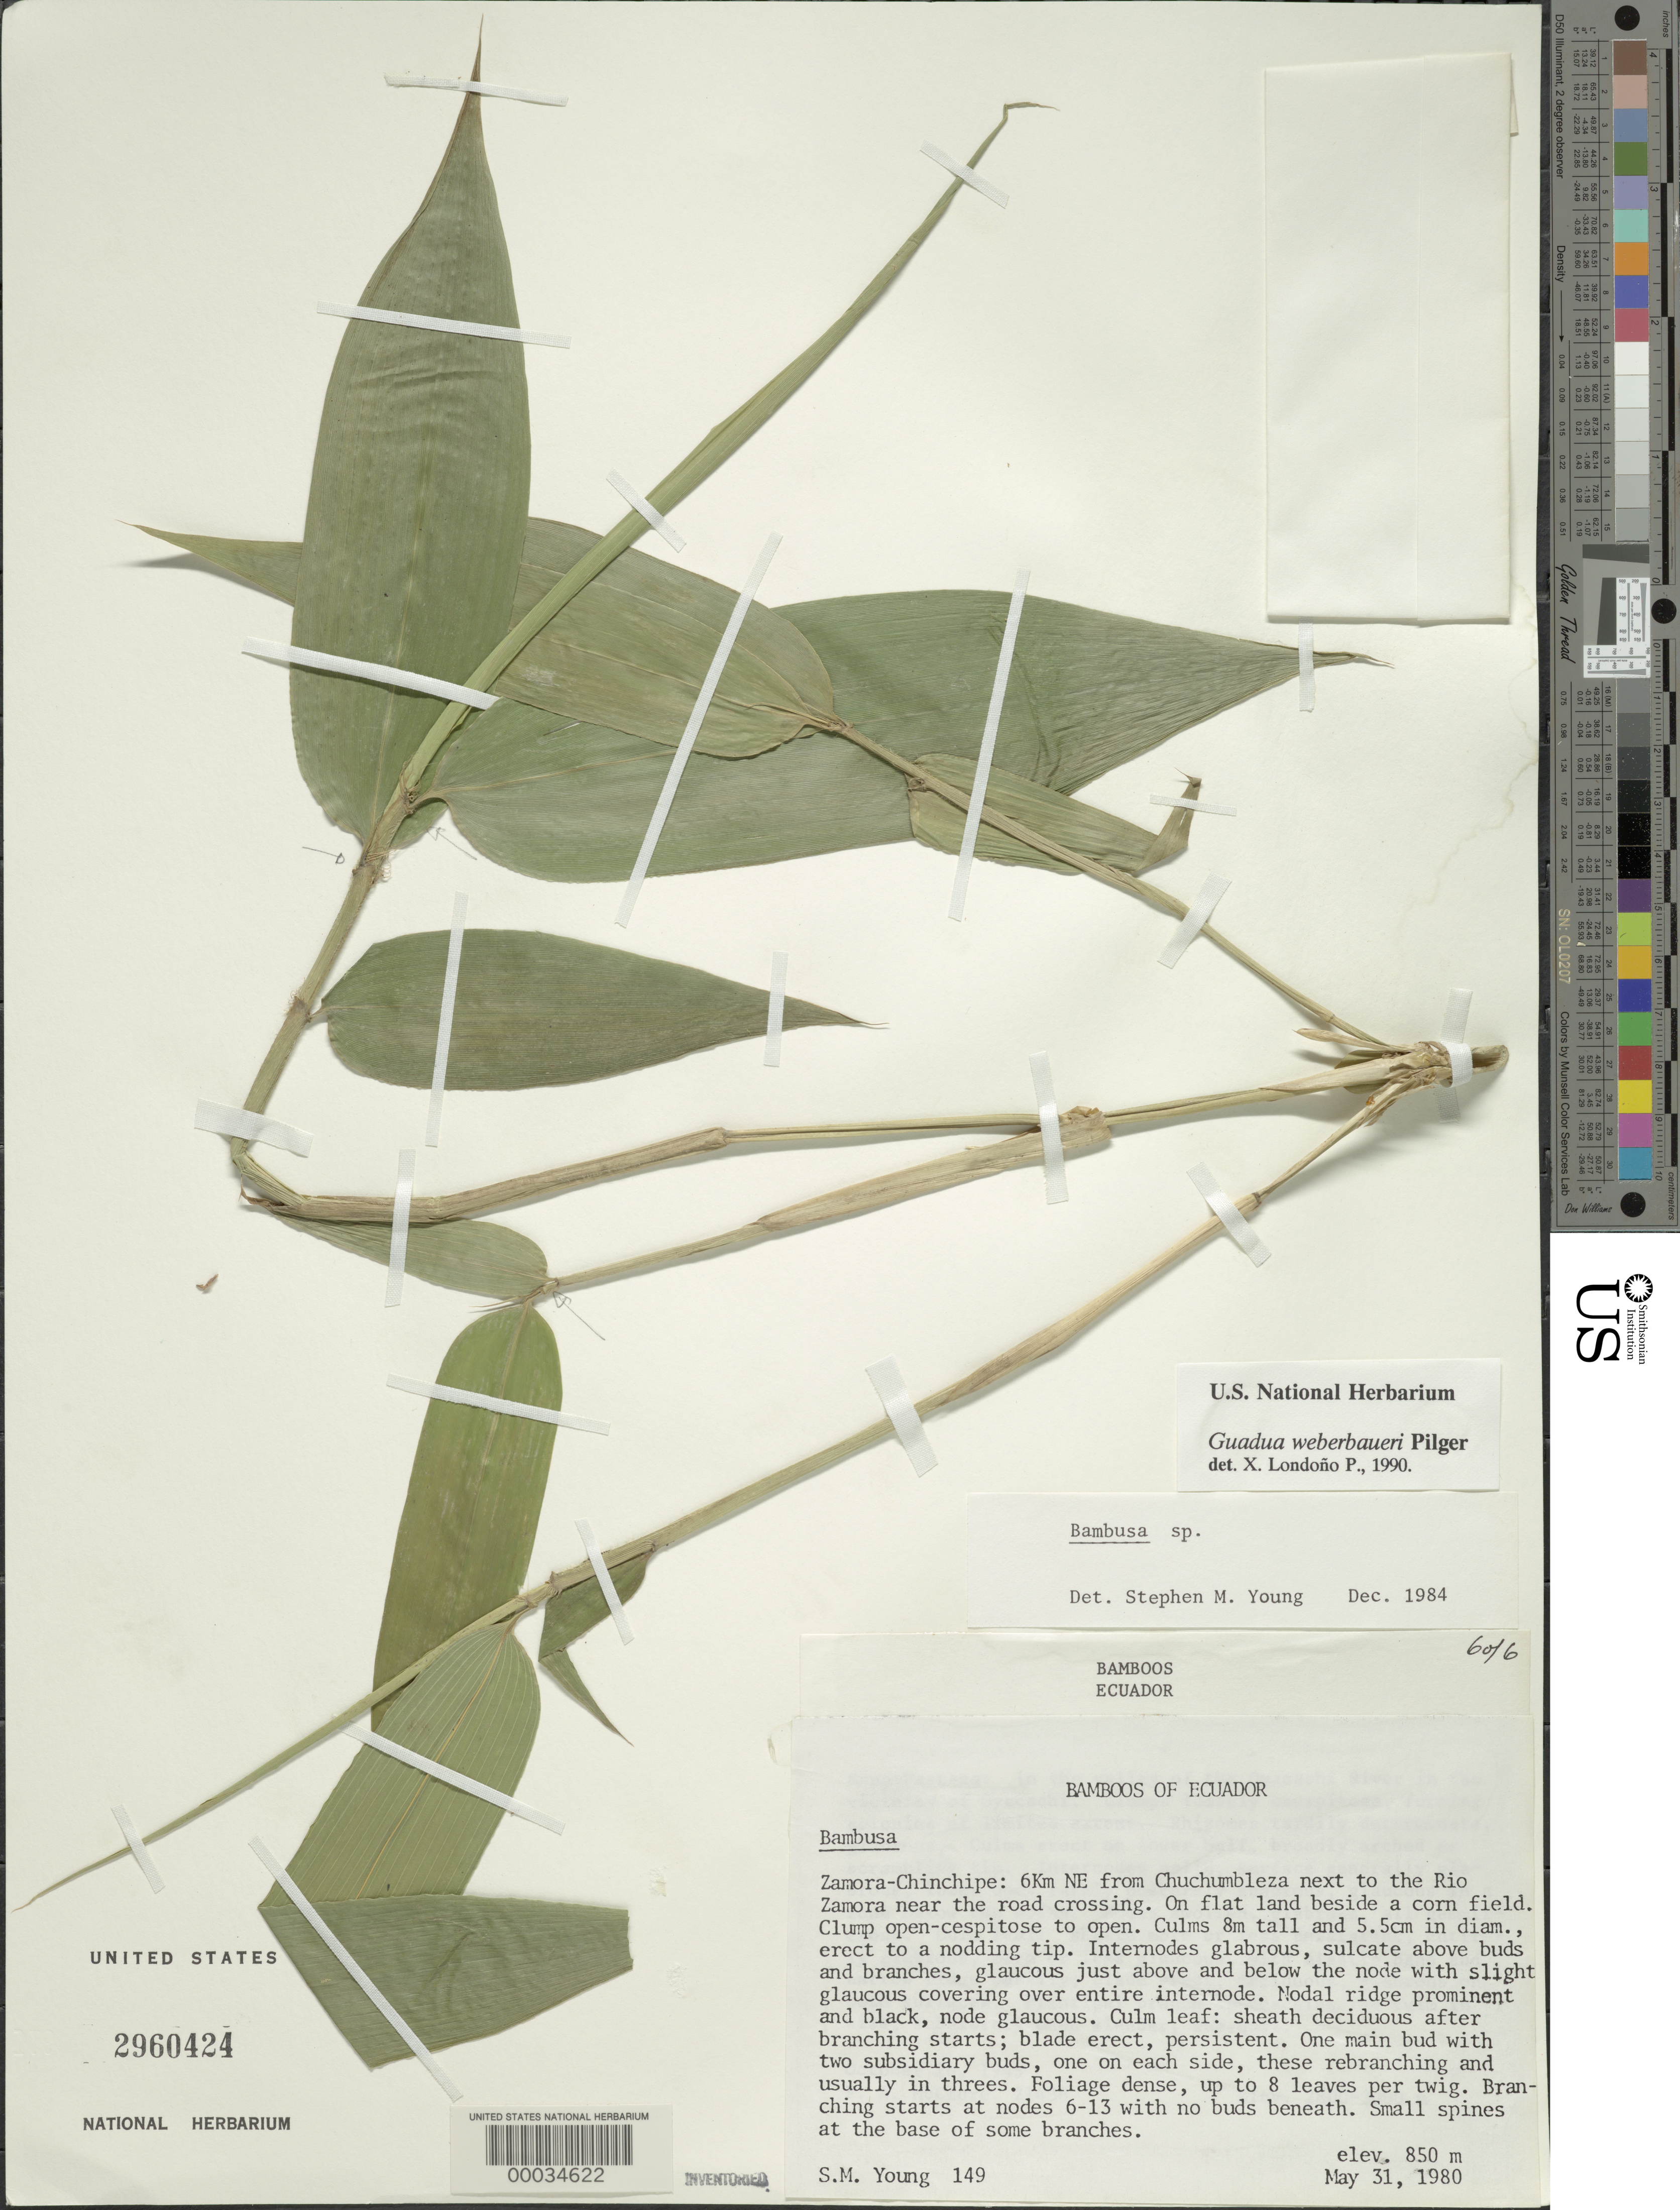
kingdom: Plantae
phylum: Tracheophyta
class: Liliopsida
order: Poales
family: Poaceae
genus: Guadua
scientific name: Guadua weberbaueri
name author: Pilg.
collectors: S. Young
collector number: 149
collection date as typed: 31 May 1980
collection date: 1980-05-31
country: Ecuador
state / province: Zamora-Chinchipe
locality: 6 km NEfrom chuchumbleza next to the Rio Zamora near the road crossing beside a corn field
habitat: Flat land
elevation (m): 850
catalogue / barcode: US 2960424